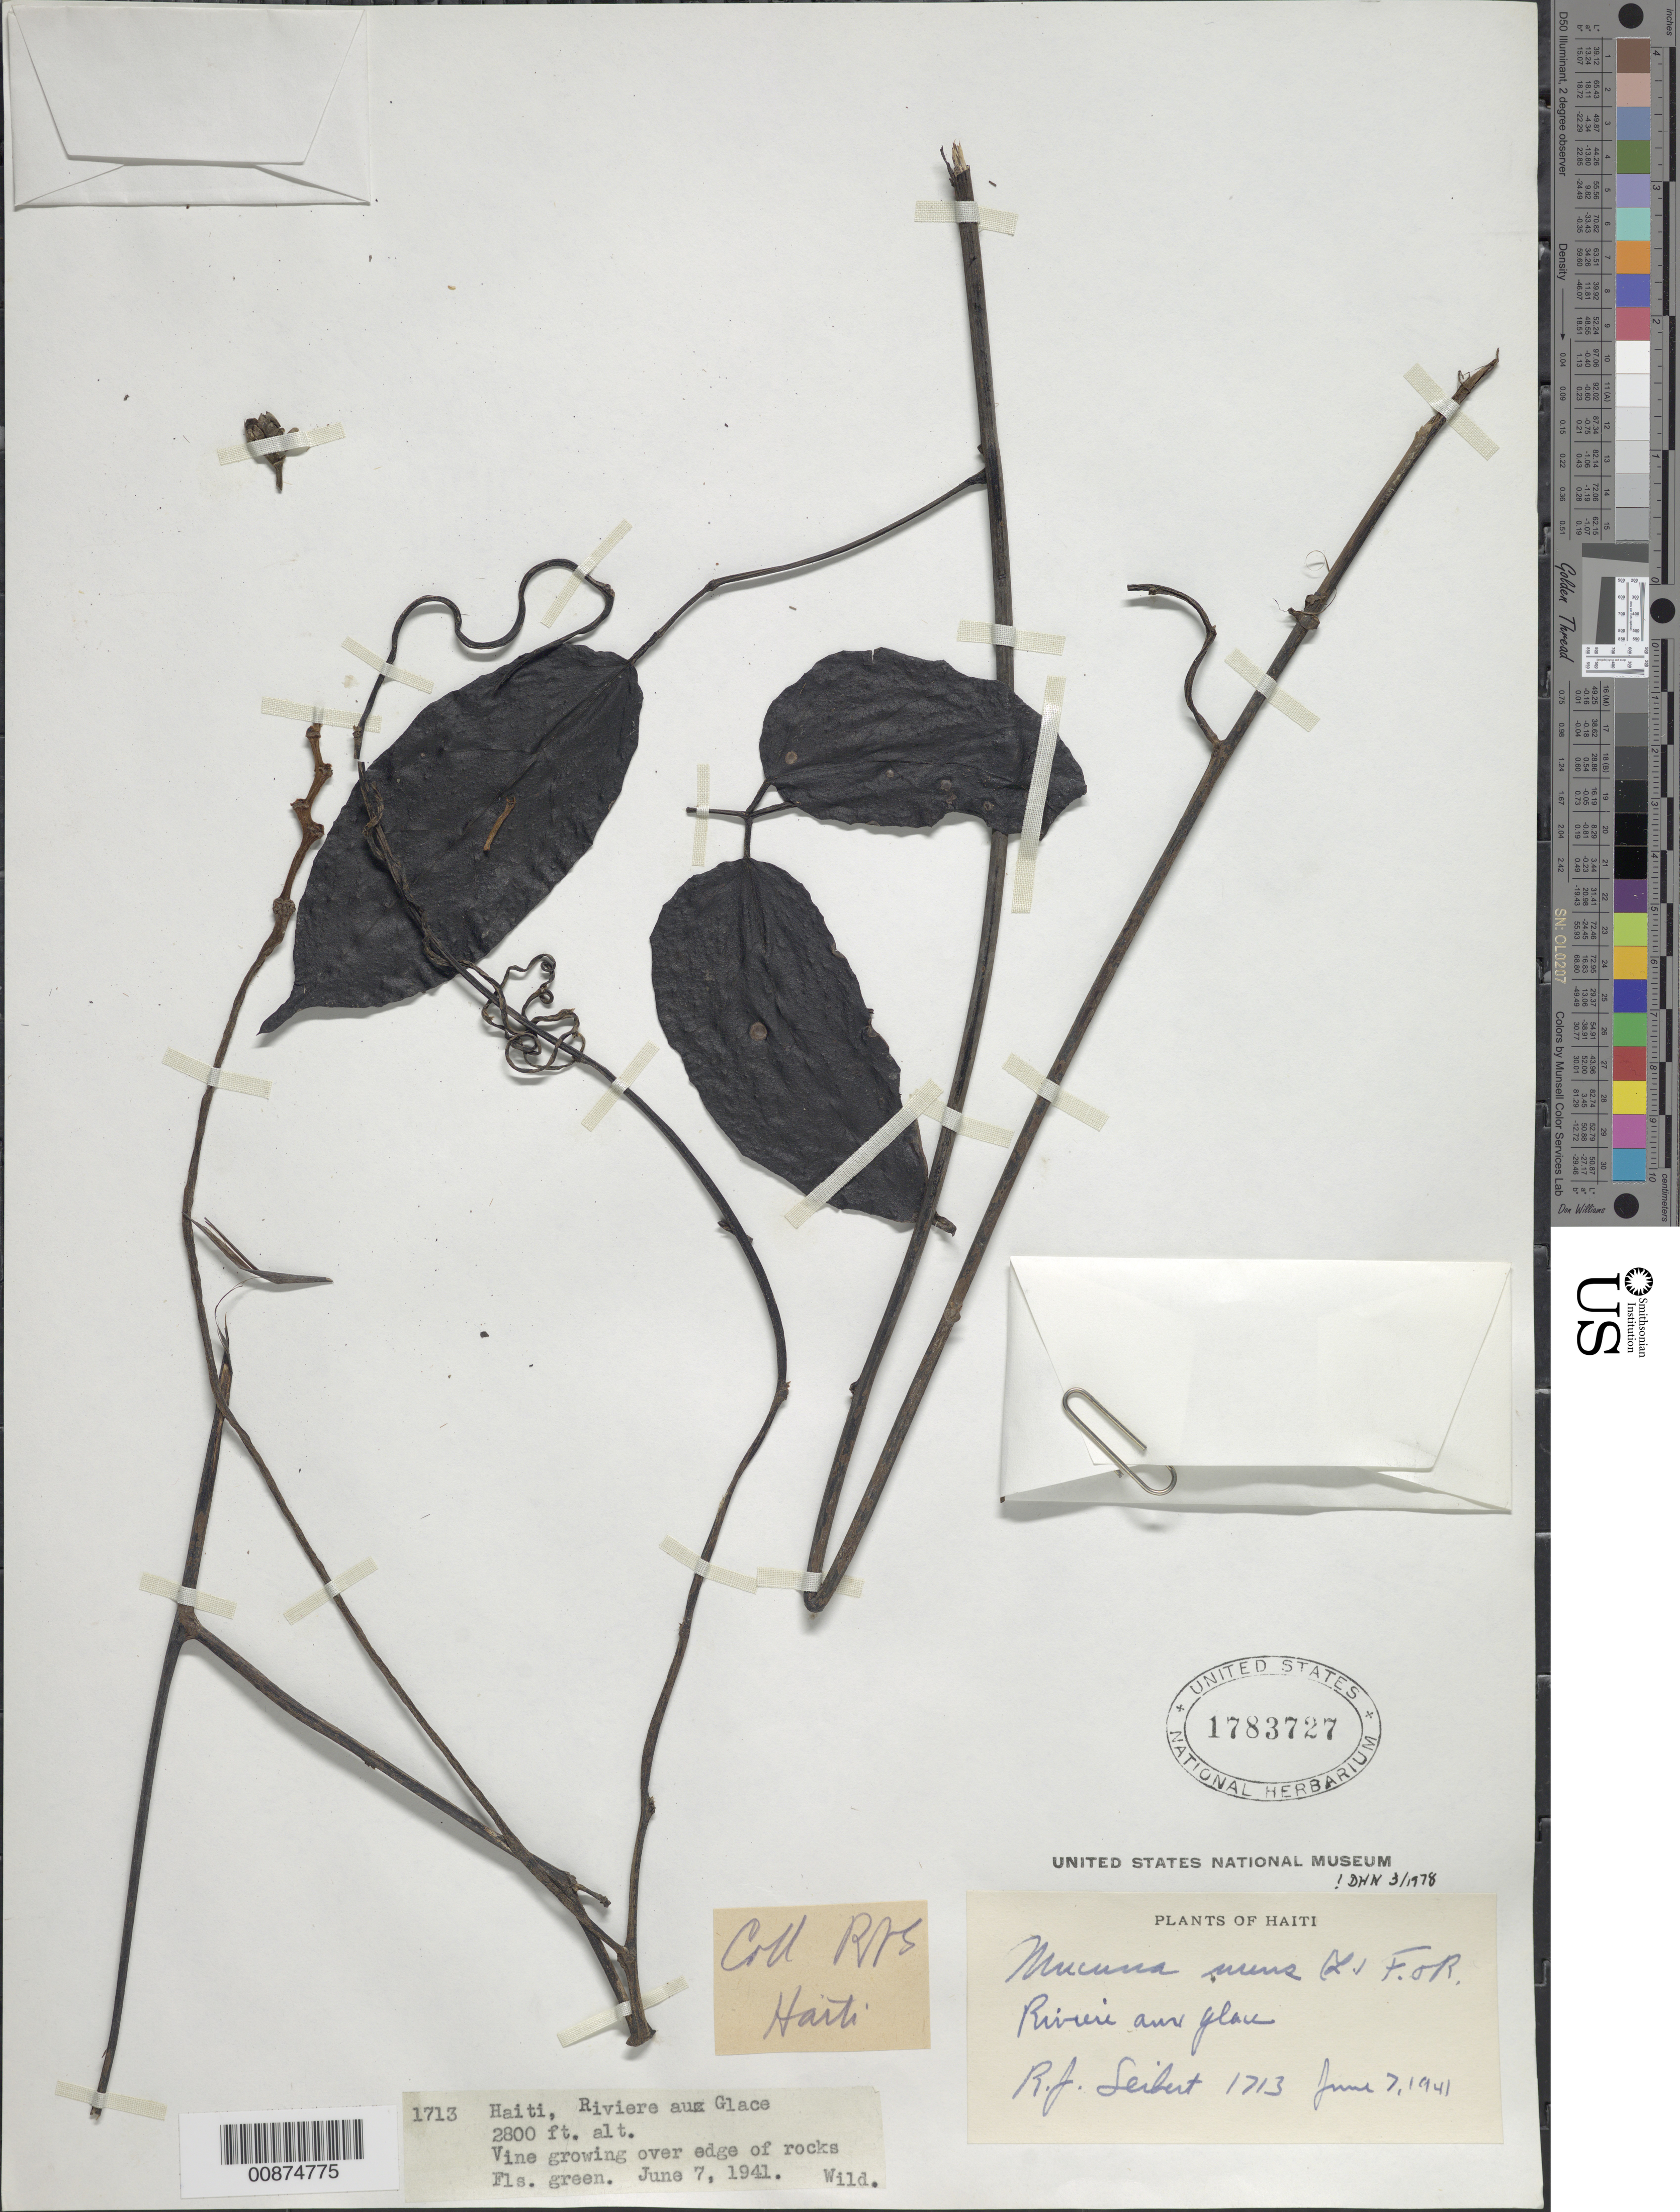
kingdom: Plantae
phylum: Tracheophyta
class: Magnoliopsida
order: Fabales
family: Fabaceae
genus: Mucuna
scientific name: Mucuna urens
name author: (L.) Medik.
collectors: R. J. Seibert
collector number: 1713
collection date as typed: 07 Jun 1941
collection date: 1941-06-07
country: Haiti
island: Hispaniola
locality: Rivière aux Glace.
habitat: Growing over edge of rocks.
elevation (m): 853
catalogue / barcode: US 1783727